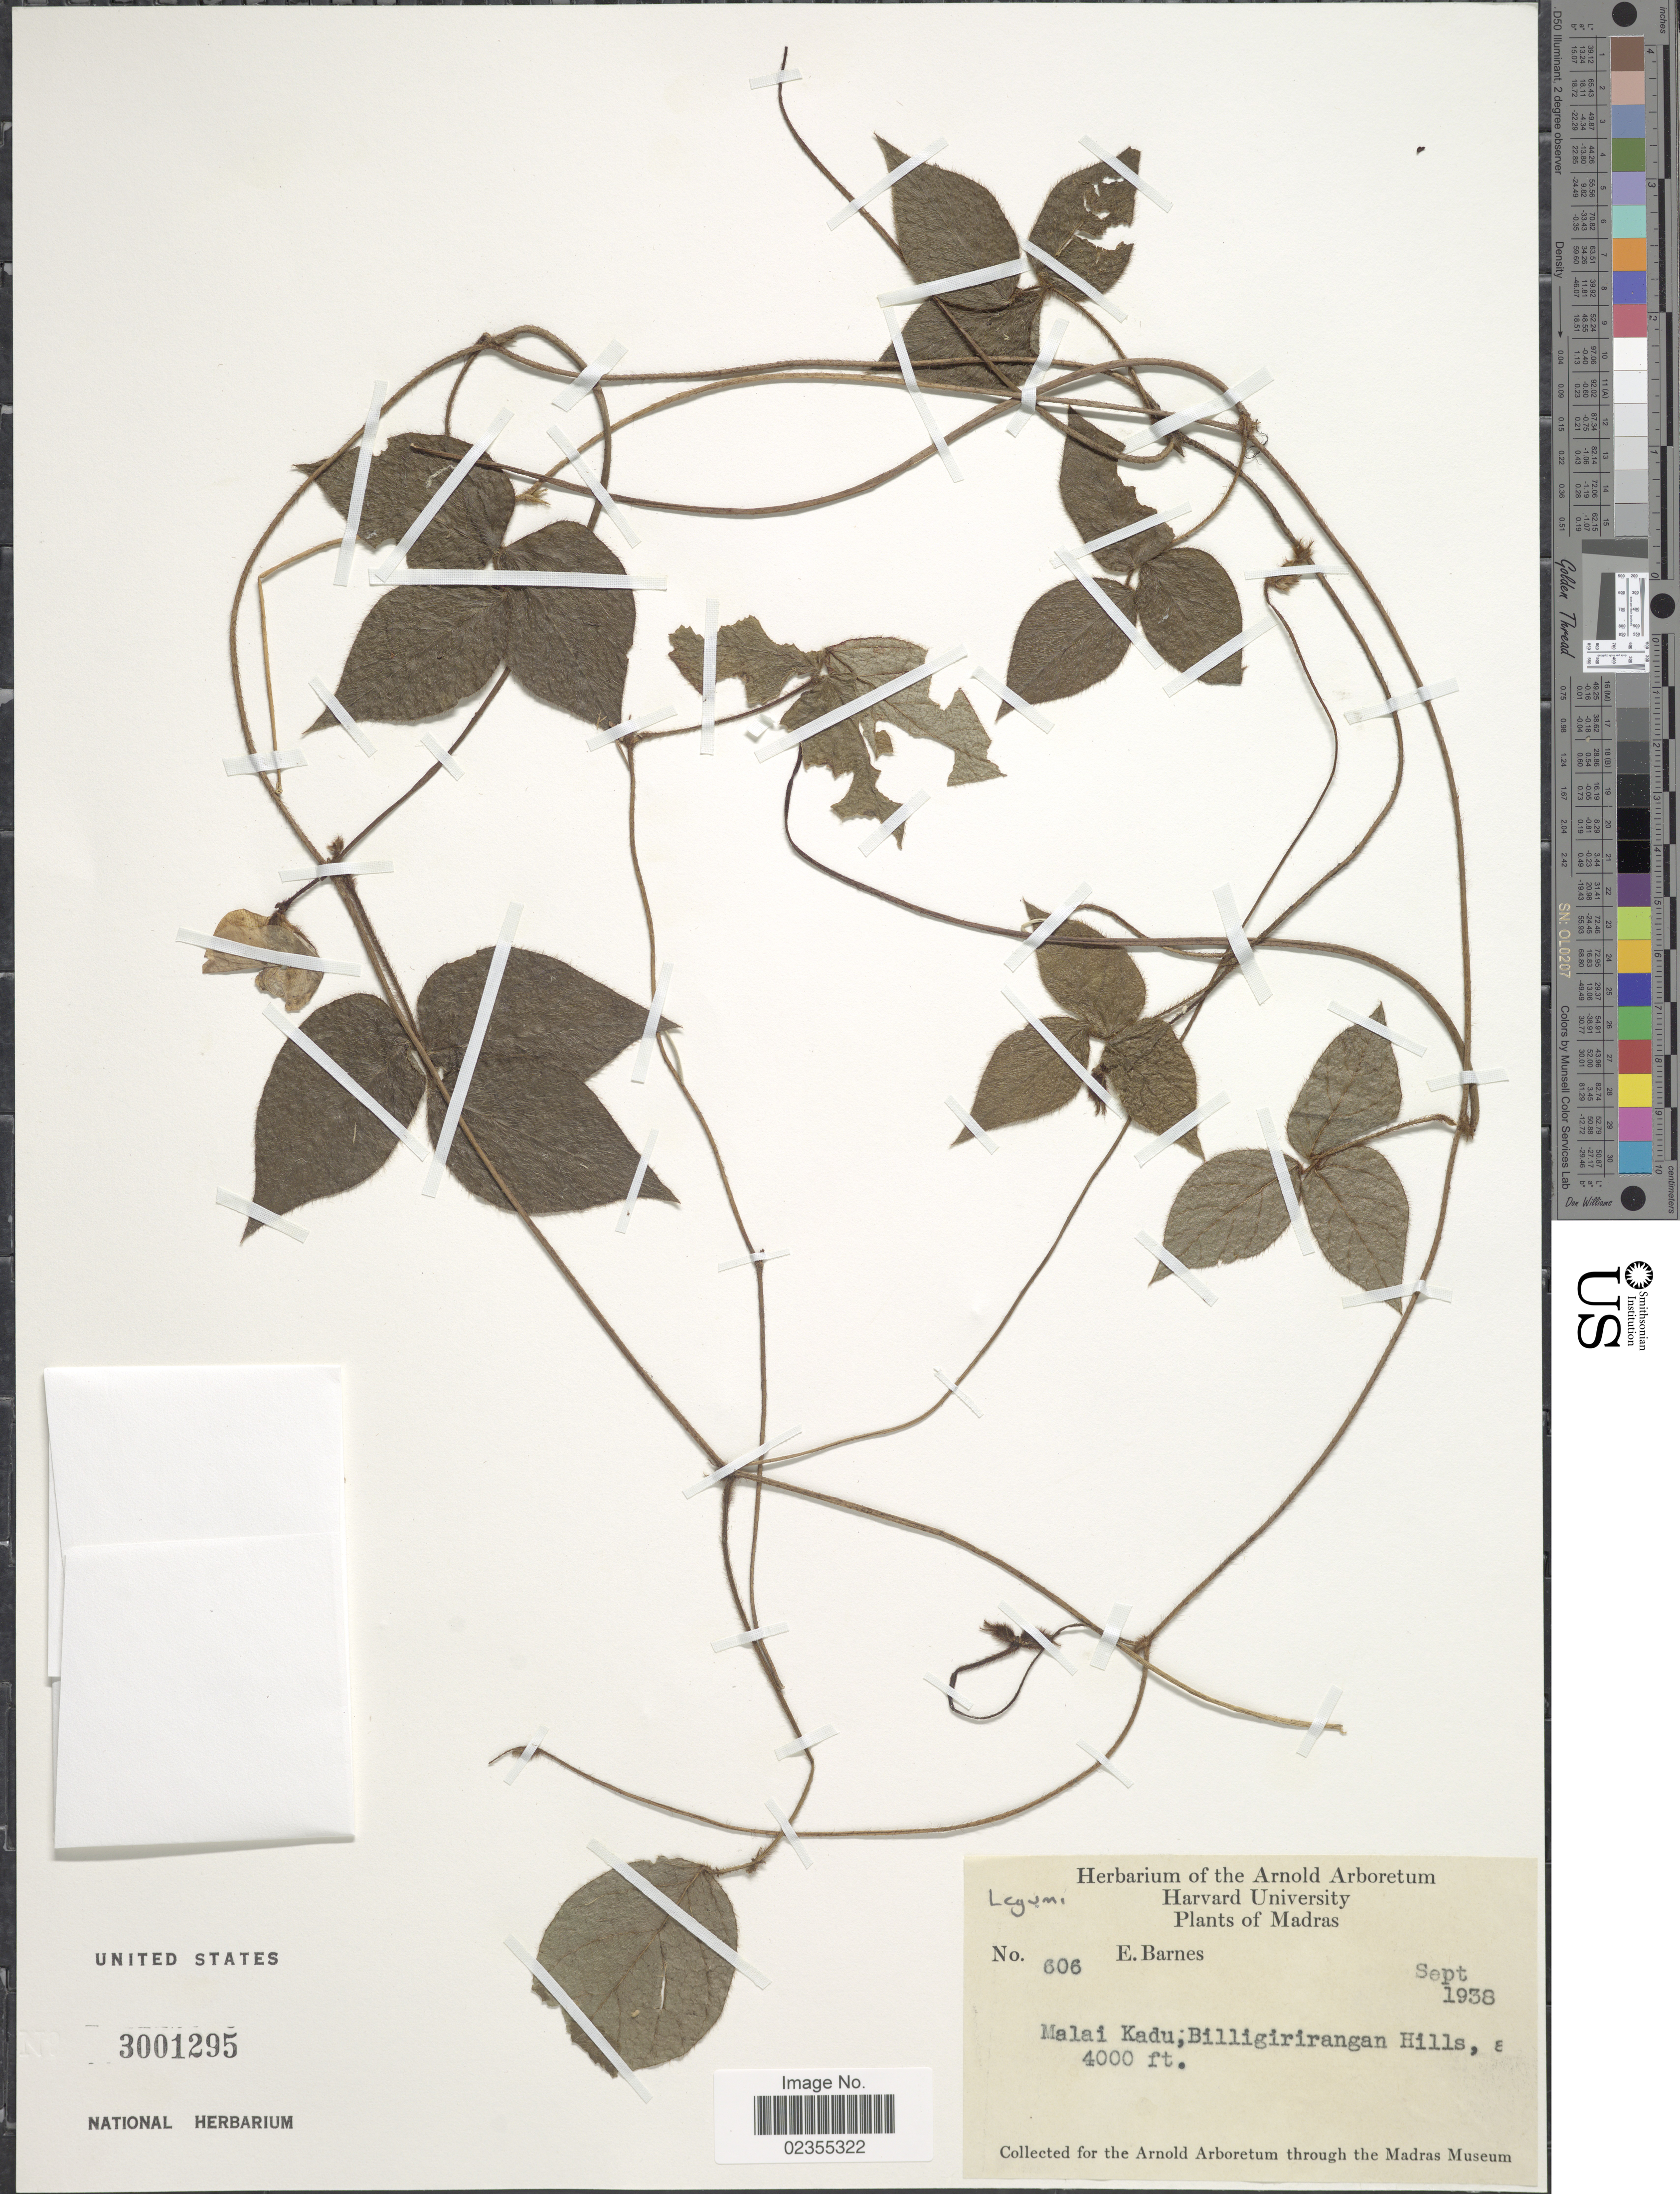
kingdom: Plantae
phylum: Tracheophyta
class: Magnoliopsida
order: Fabales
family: Fabaceae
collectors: E. Barnes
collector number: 606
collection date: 1938-09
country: India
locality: Madras, Malai Kadu; Billigirirangan Hills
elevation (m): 1219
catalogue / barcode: US 3001295